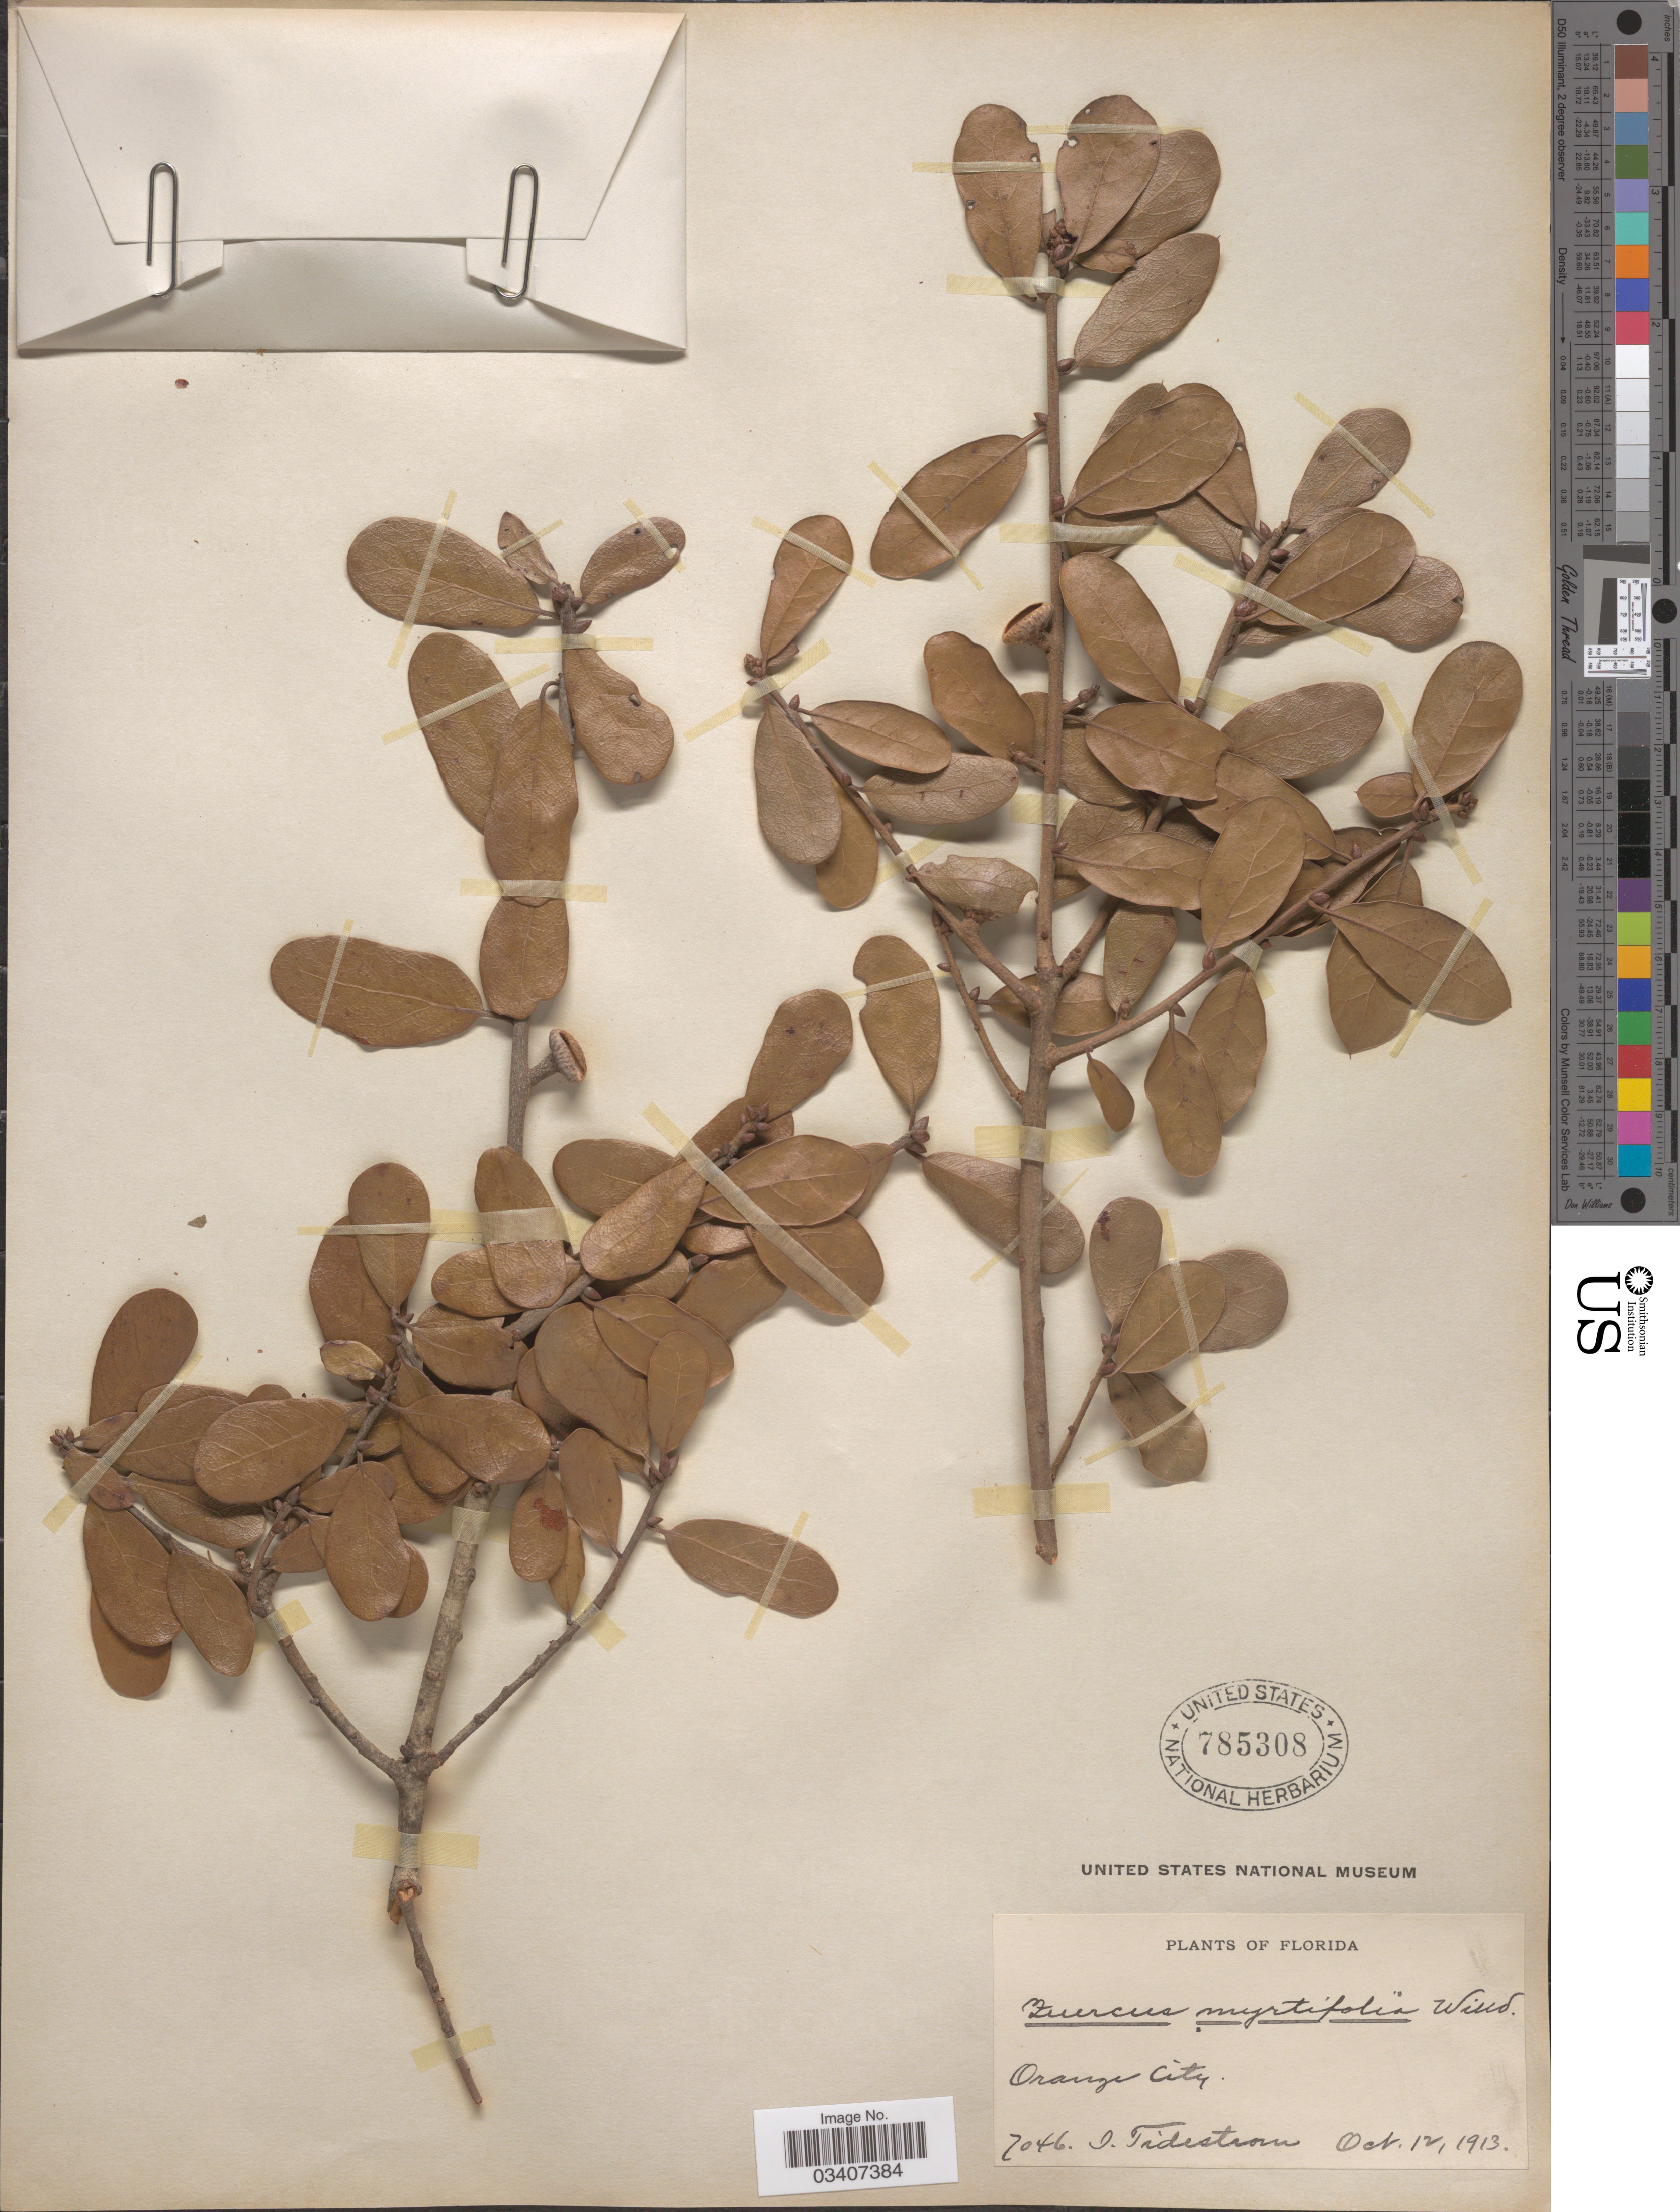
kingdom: Plantae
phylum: Tracheophyta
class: Magnoliopsida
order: Fagales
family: Fagaceae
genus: Quercus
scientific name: Quercus myrtifolia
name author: Willd.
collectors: I. F. Tidestrom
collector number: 7046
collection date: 1913-10-12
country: United States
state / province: Florida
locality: Orange City.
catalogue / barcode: US 785308